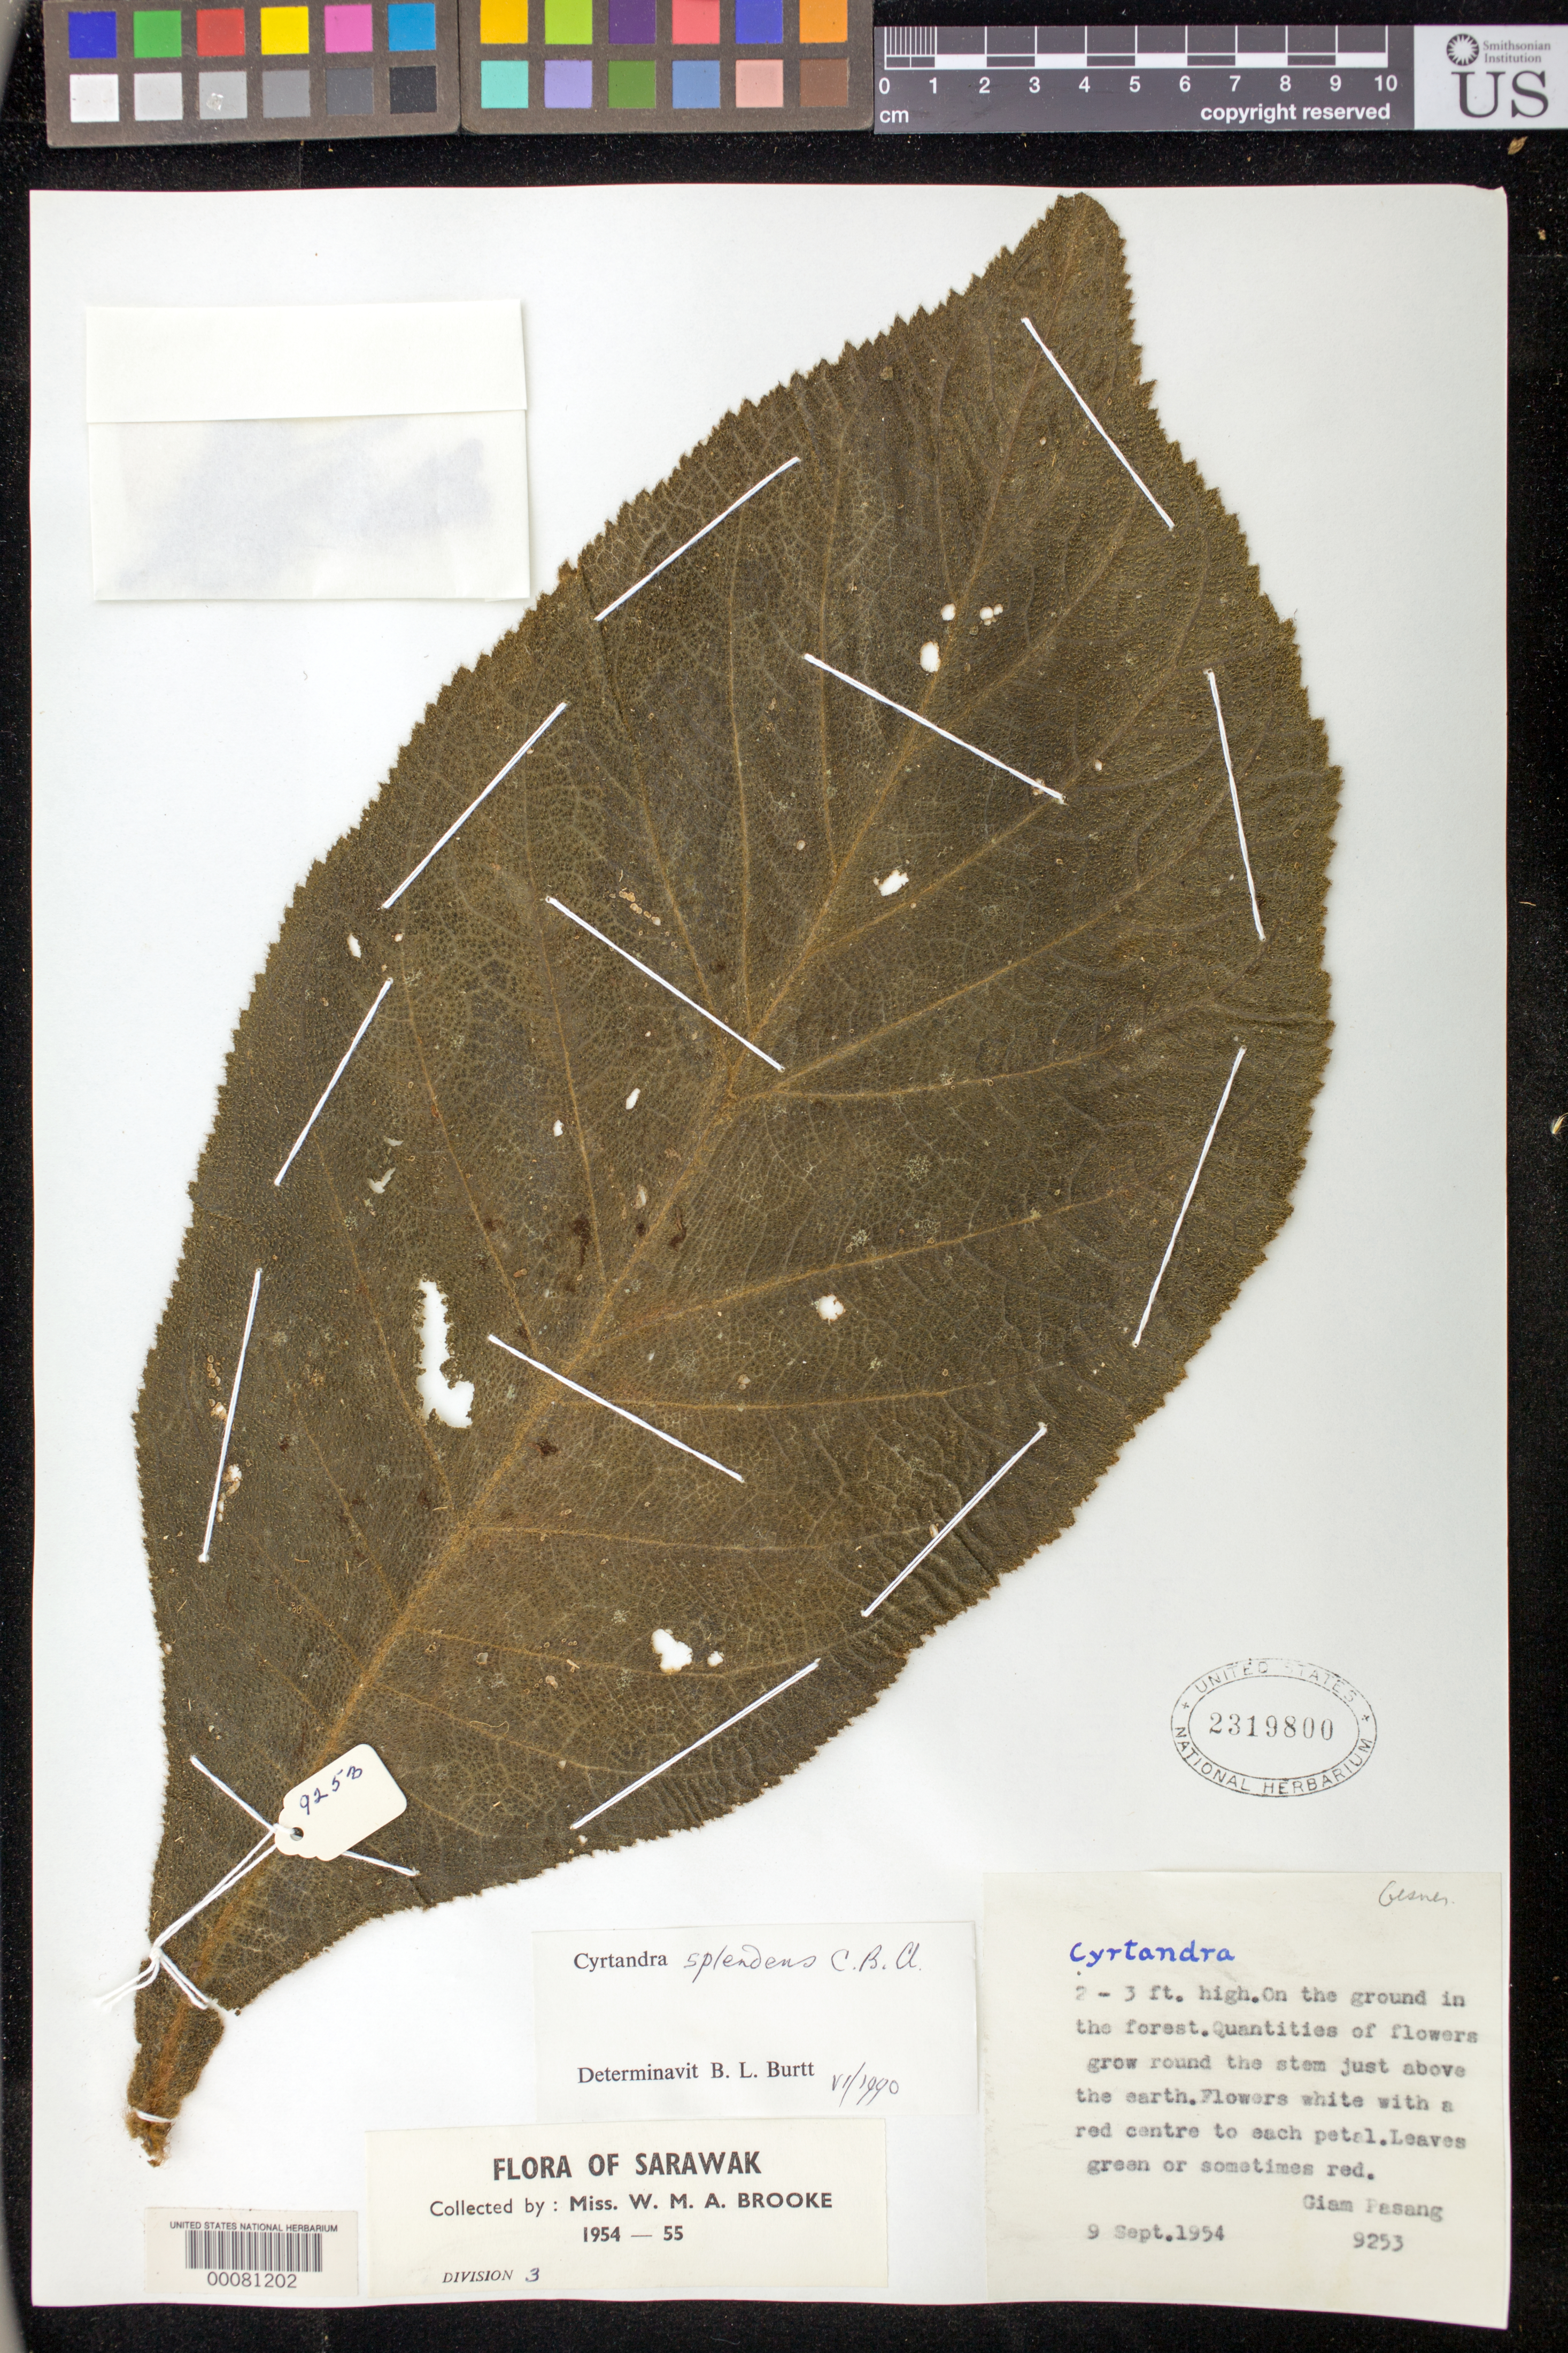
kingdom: Plantae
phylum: Tracheophyta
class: Magnoliopsida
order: Lamiales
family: Gesneriaceae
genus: Cyrtandra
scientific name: Cyrtandra splendens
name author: C.B. Clarke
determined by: Burtt, B. L.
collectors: W. Brooke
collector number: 9253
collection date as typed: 09 Sep 1954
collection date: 1954-09-09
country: Malaysia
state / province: Sarawak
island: Borneo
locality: Giam pasang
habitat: On the ground in the forest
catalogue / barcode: US 2319800